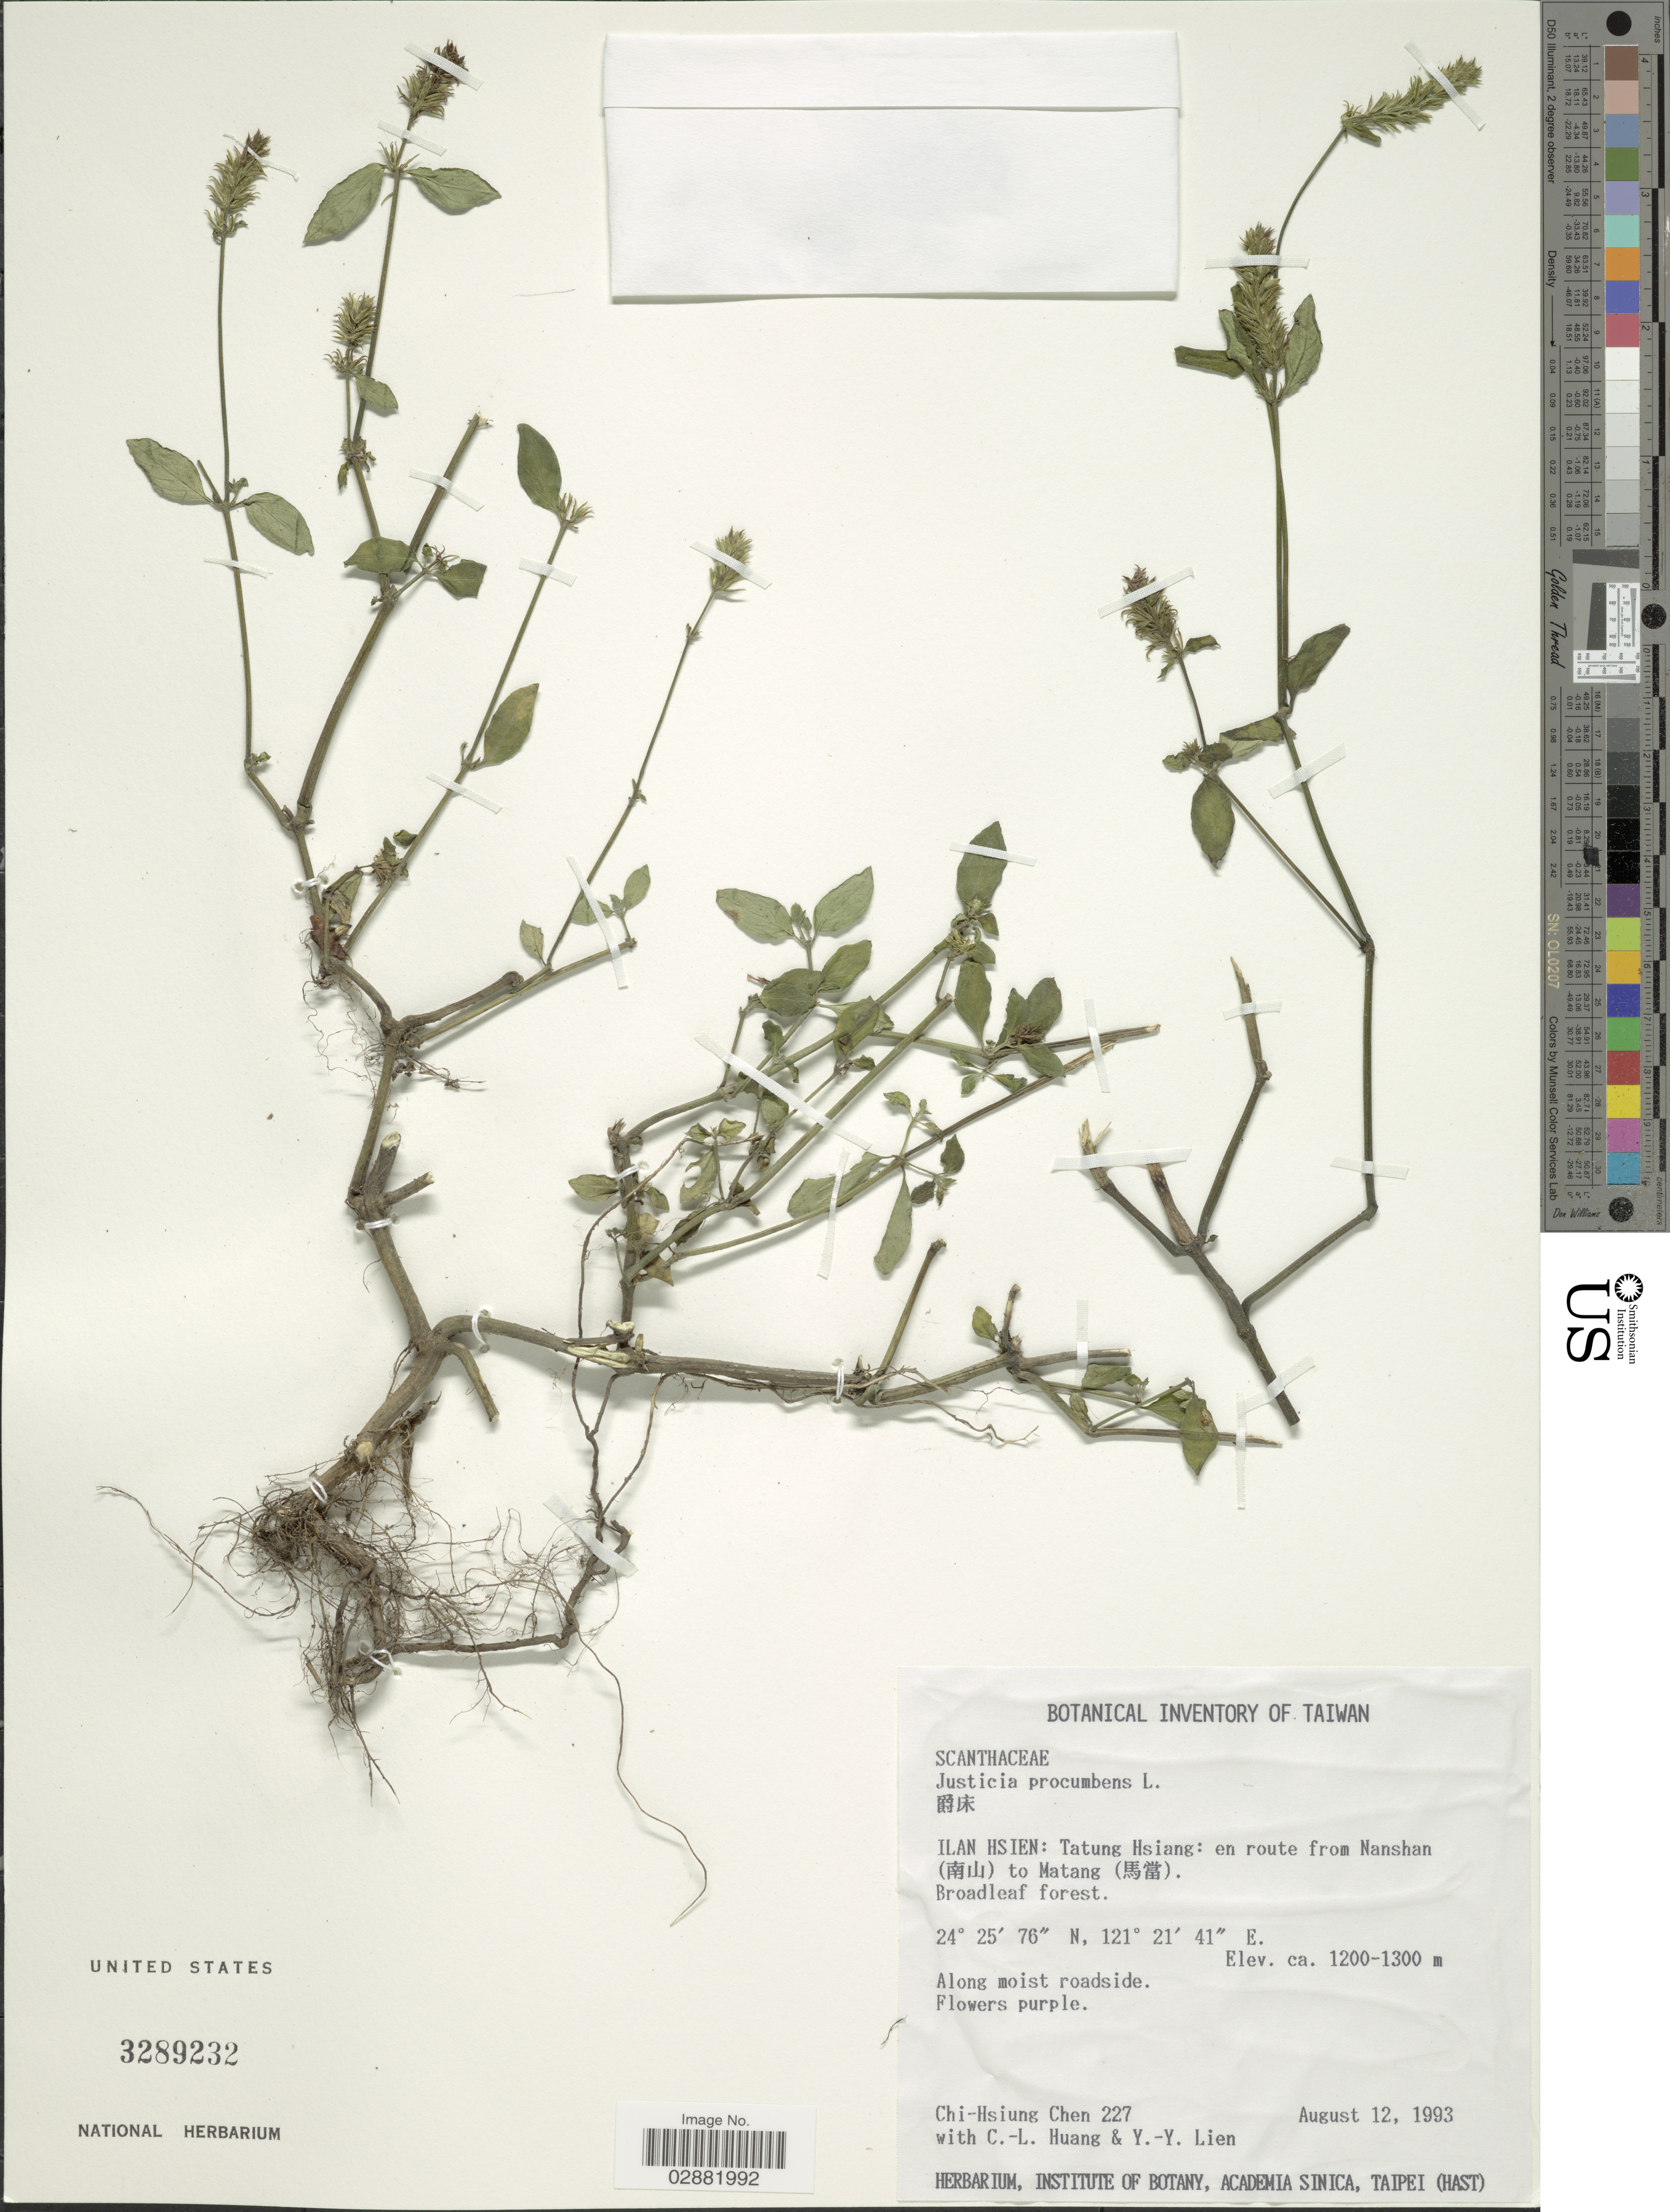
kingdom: Plantae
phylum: Tracheophyta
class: Magnoliopsida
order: Lamiales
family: Acanthaceae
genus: Justicia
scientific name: Justicia procumbens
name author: L.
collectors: C.-H. Chen, C.-L. Huang & Y. Y. Lien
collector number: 227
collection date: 1993-08-12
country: Taiwan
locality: Ilan Hsien, Tatung Hsiang, en route from Nanshan (X) to Matang (X).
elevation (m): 1200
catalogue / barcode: US 3289232